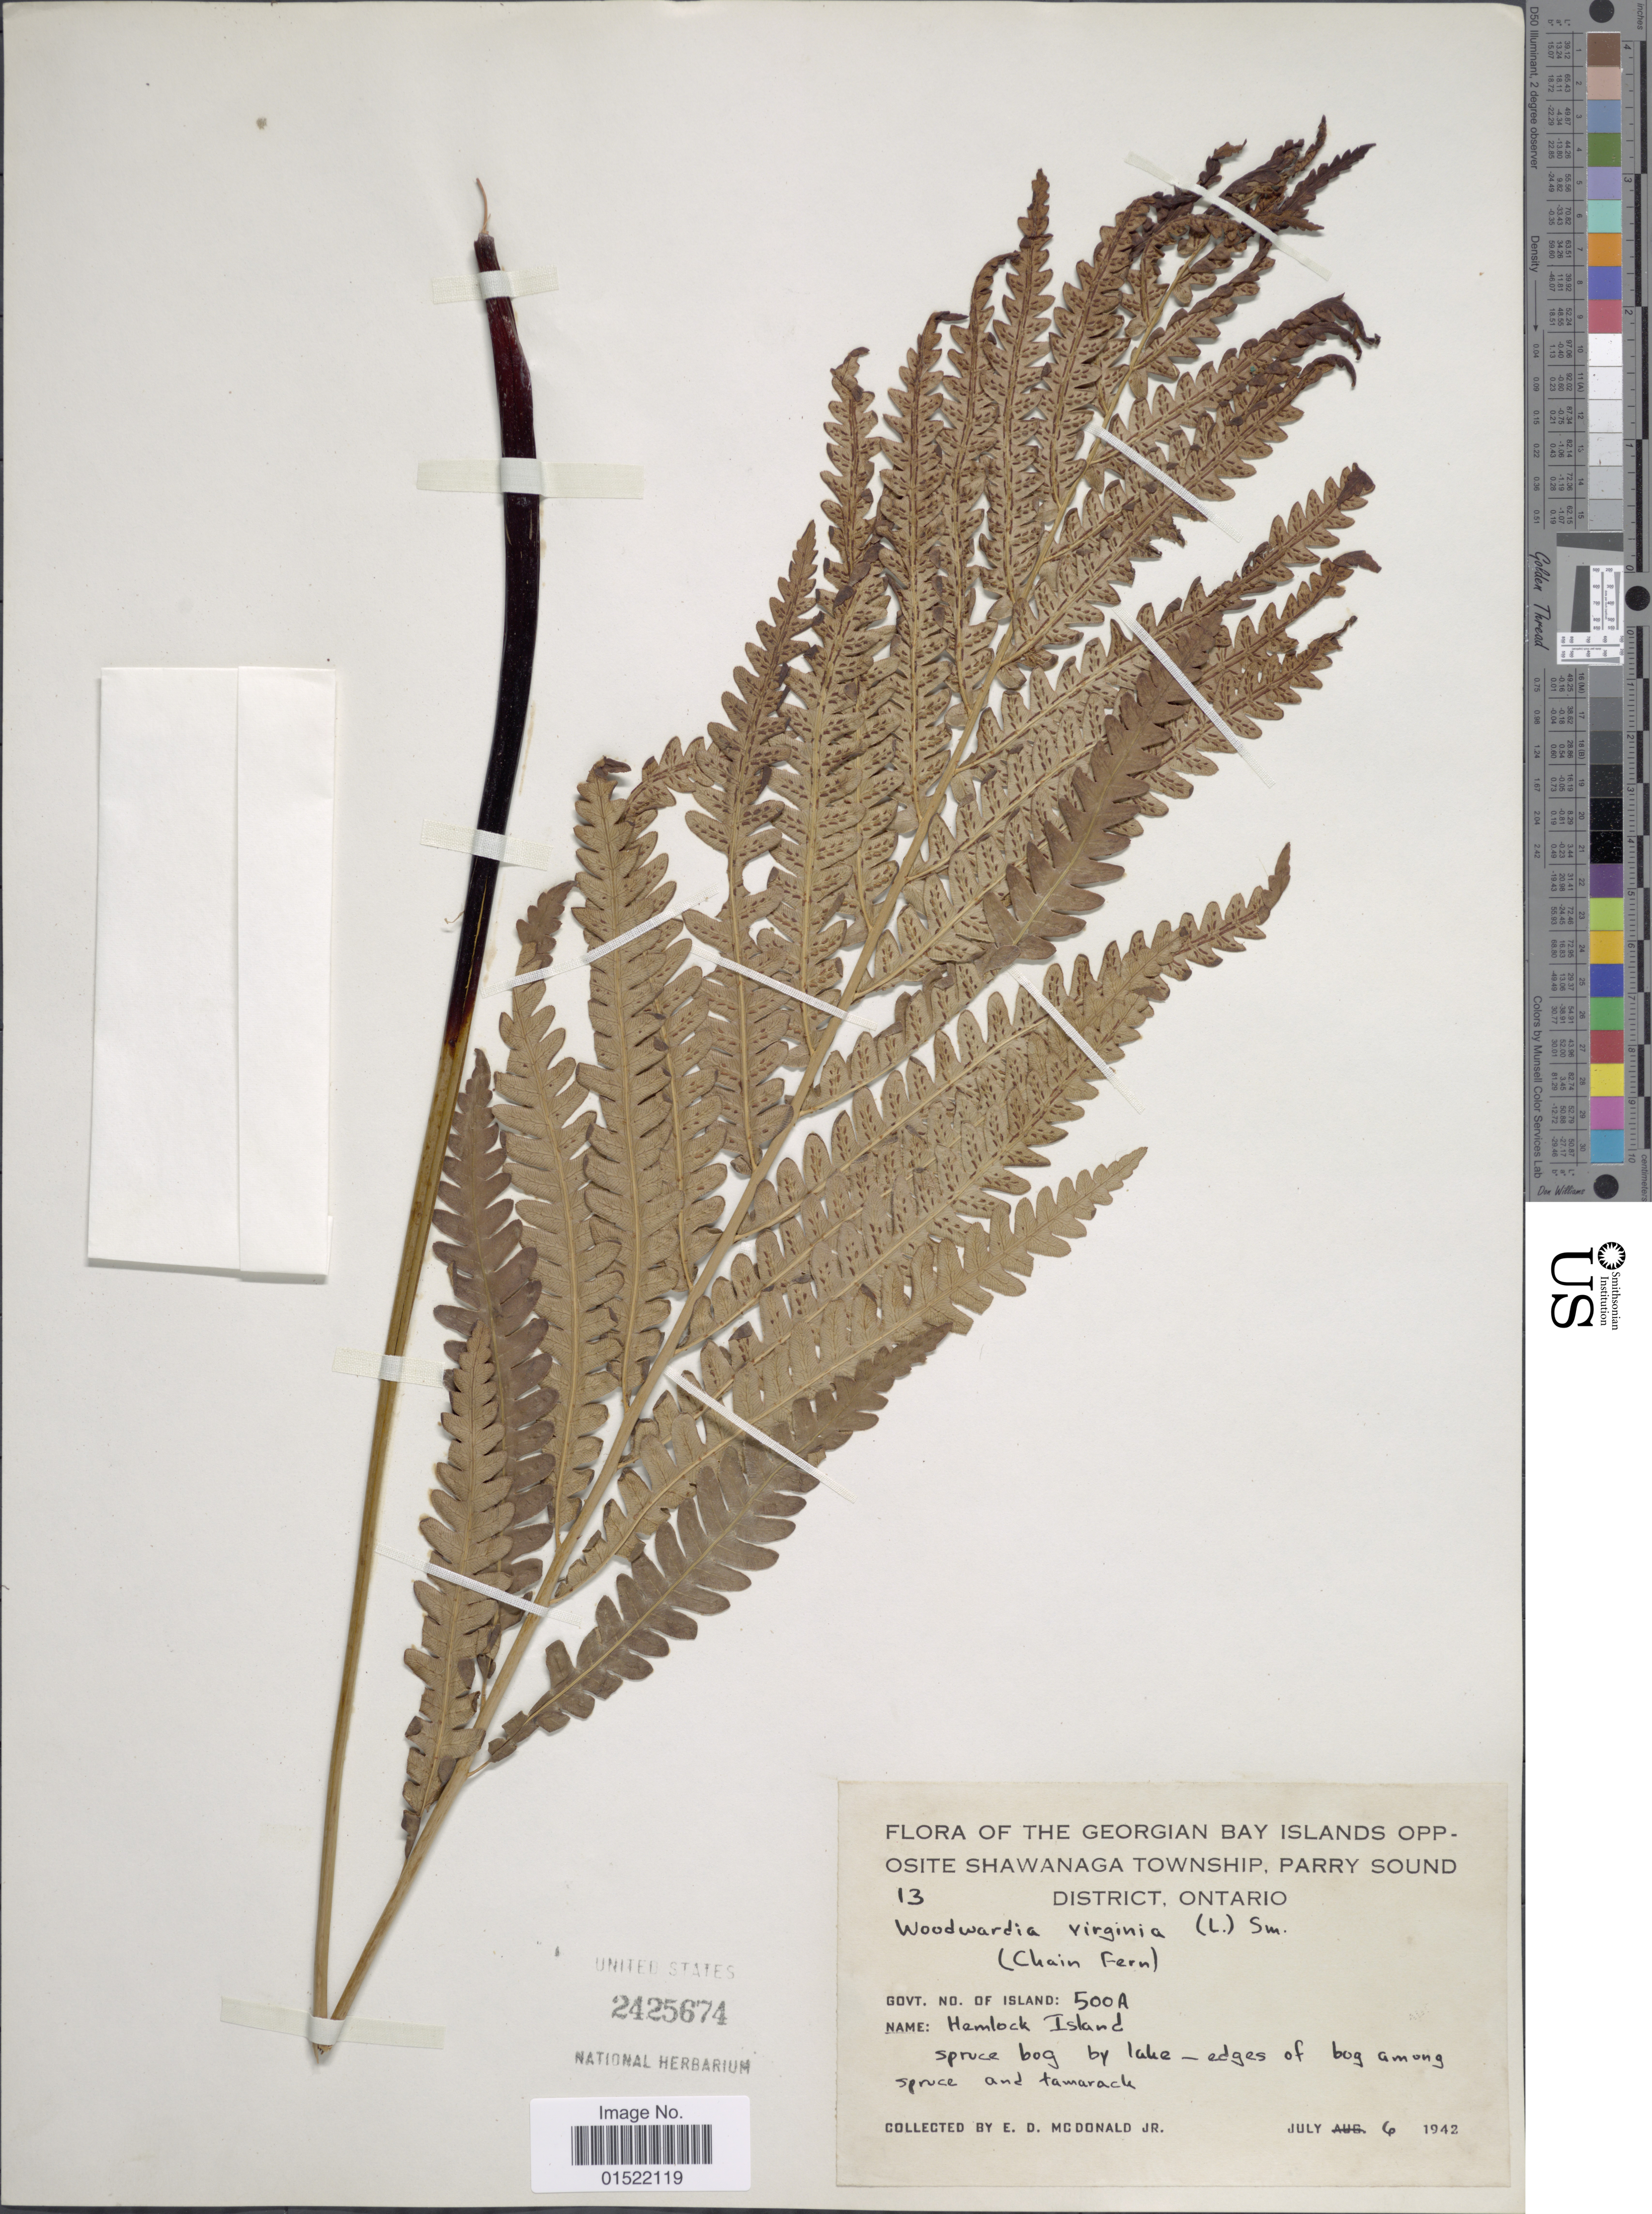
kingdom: Plantae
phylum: Tracheophyta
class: Polypodiopsida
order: Polypodiales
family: Blechnaceae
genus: Woodwardia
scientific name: Woodwardia virginica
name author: (L.) R.M. Sm.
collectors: E. D. McDonald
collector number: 13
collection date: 1942-07-06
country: Canada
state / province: Ontario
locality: Georgian Bay Islands opposite Shawanaga Township, Parry sound District, Govt. no. of Island: 500A, Hamlock Island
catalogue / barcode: US 2425674